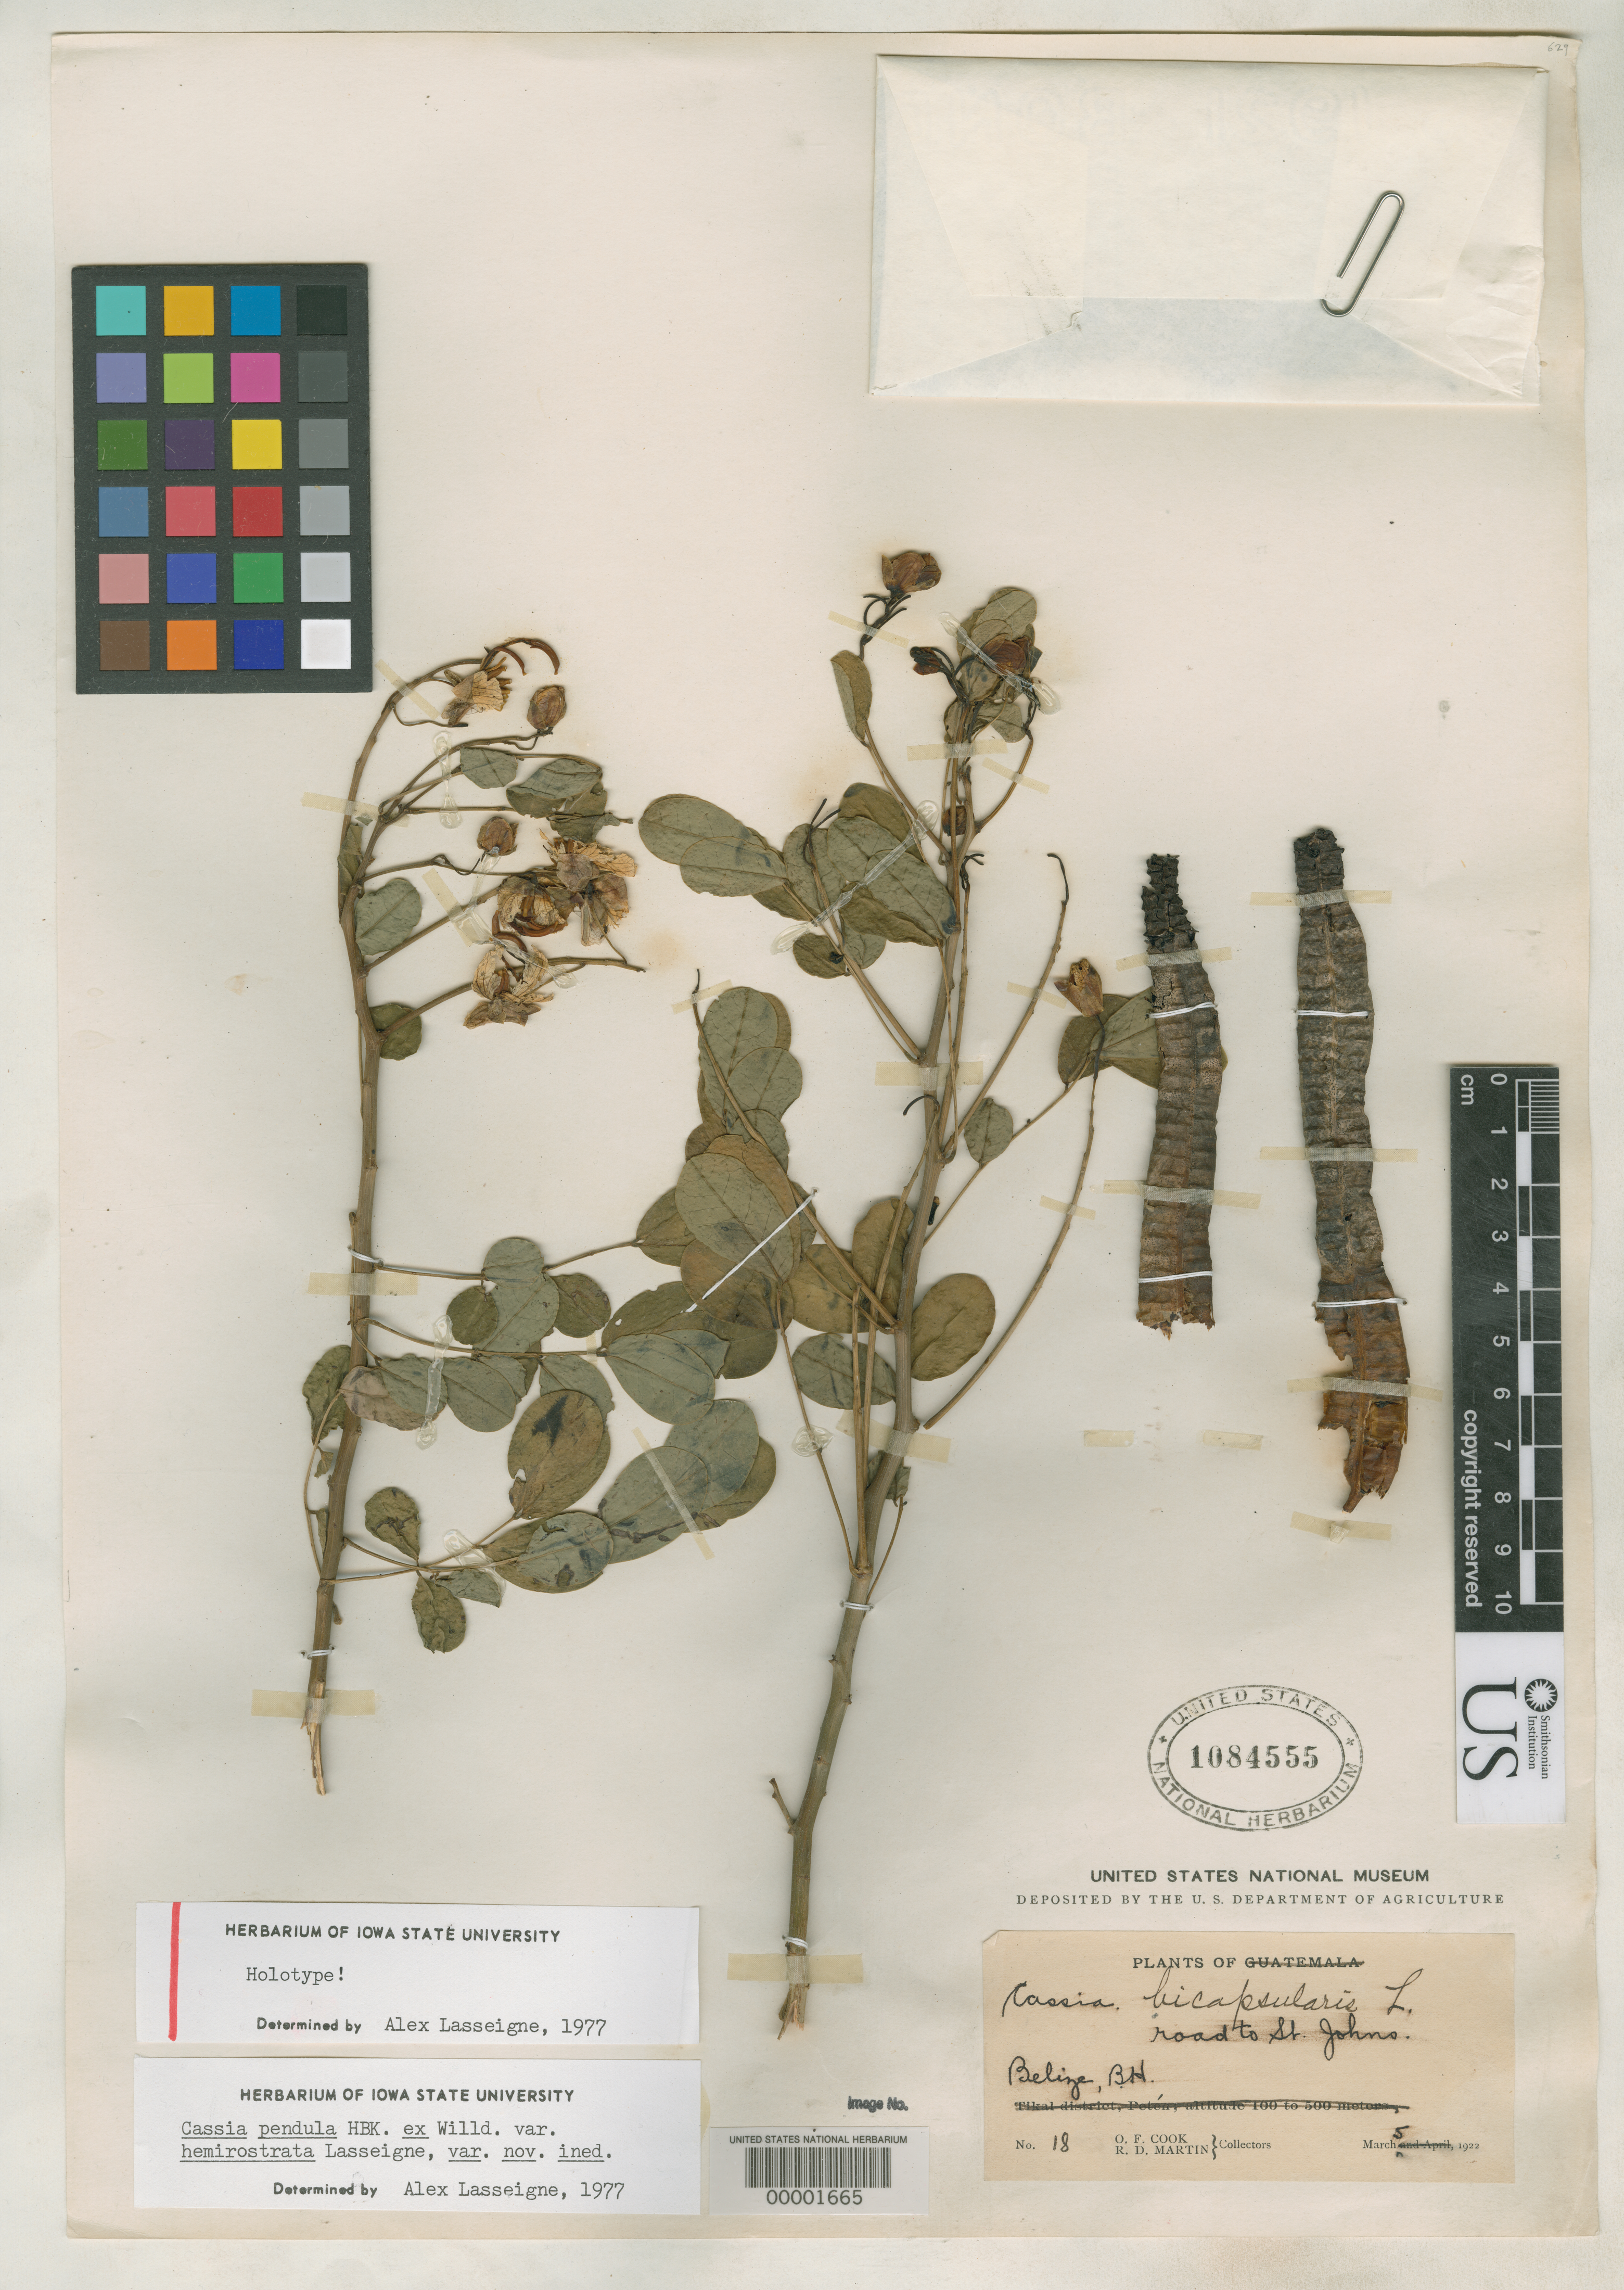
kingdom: Plantae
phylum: Tracheophyta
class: Magnoliopsida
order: Fabales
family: Fabaceae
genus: Cassia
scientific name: Cassia pendula var. hemirostrata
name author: Lass.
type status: Holotype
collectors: O. F. Cook & R. D. Martin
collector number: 18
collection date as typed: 05 Mar 1922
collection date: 1922-03-05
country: Belize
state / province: Belize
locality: On road to St. John.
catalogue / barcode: US 1084555